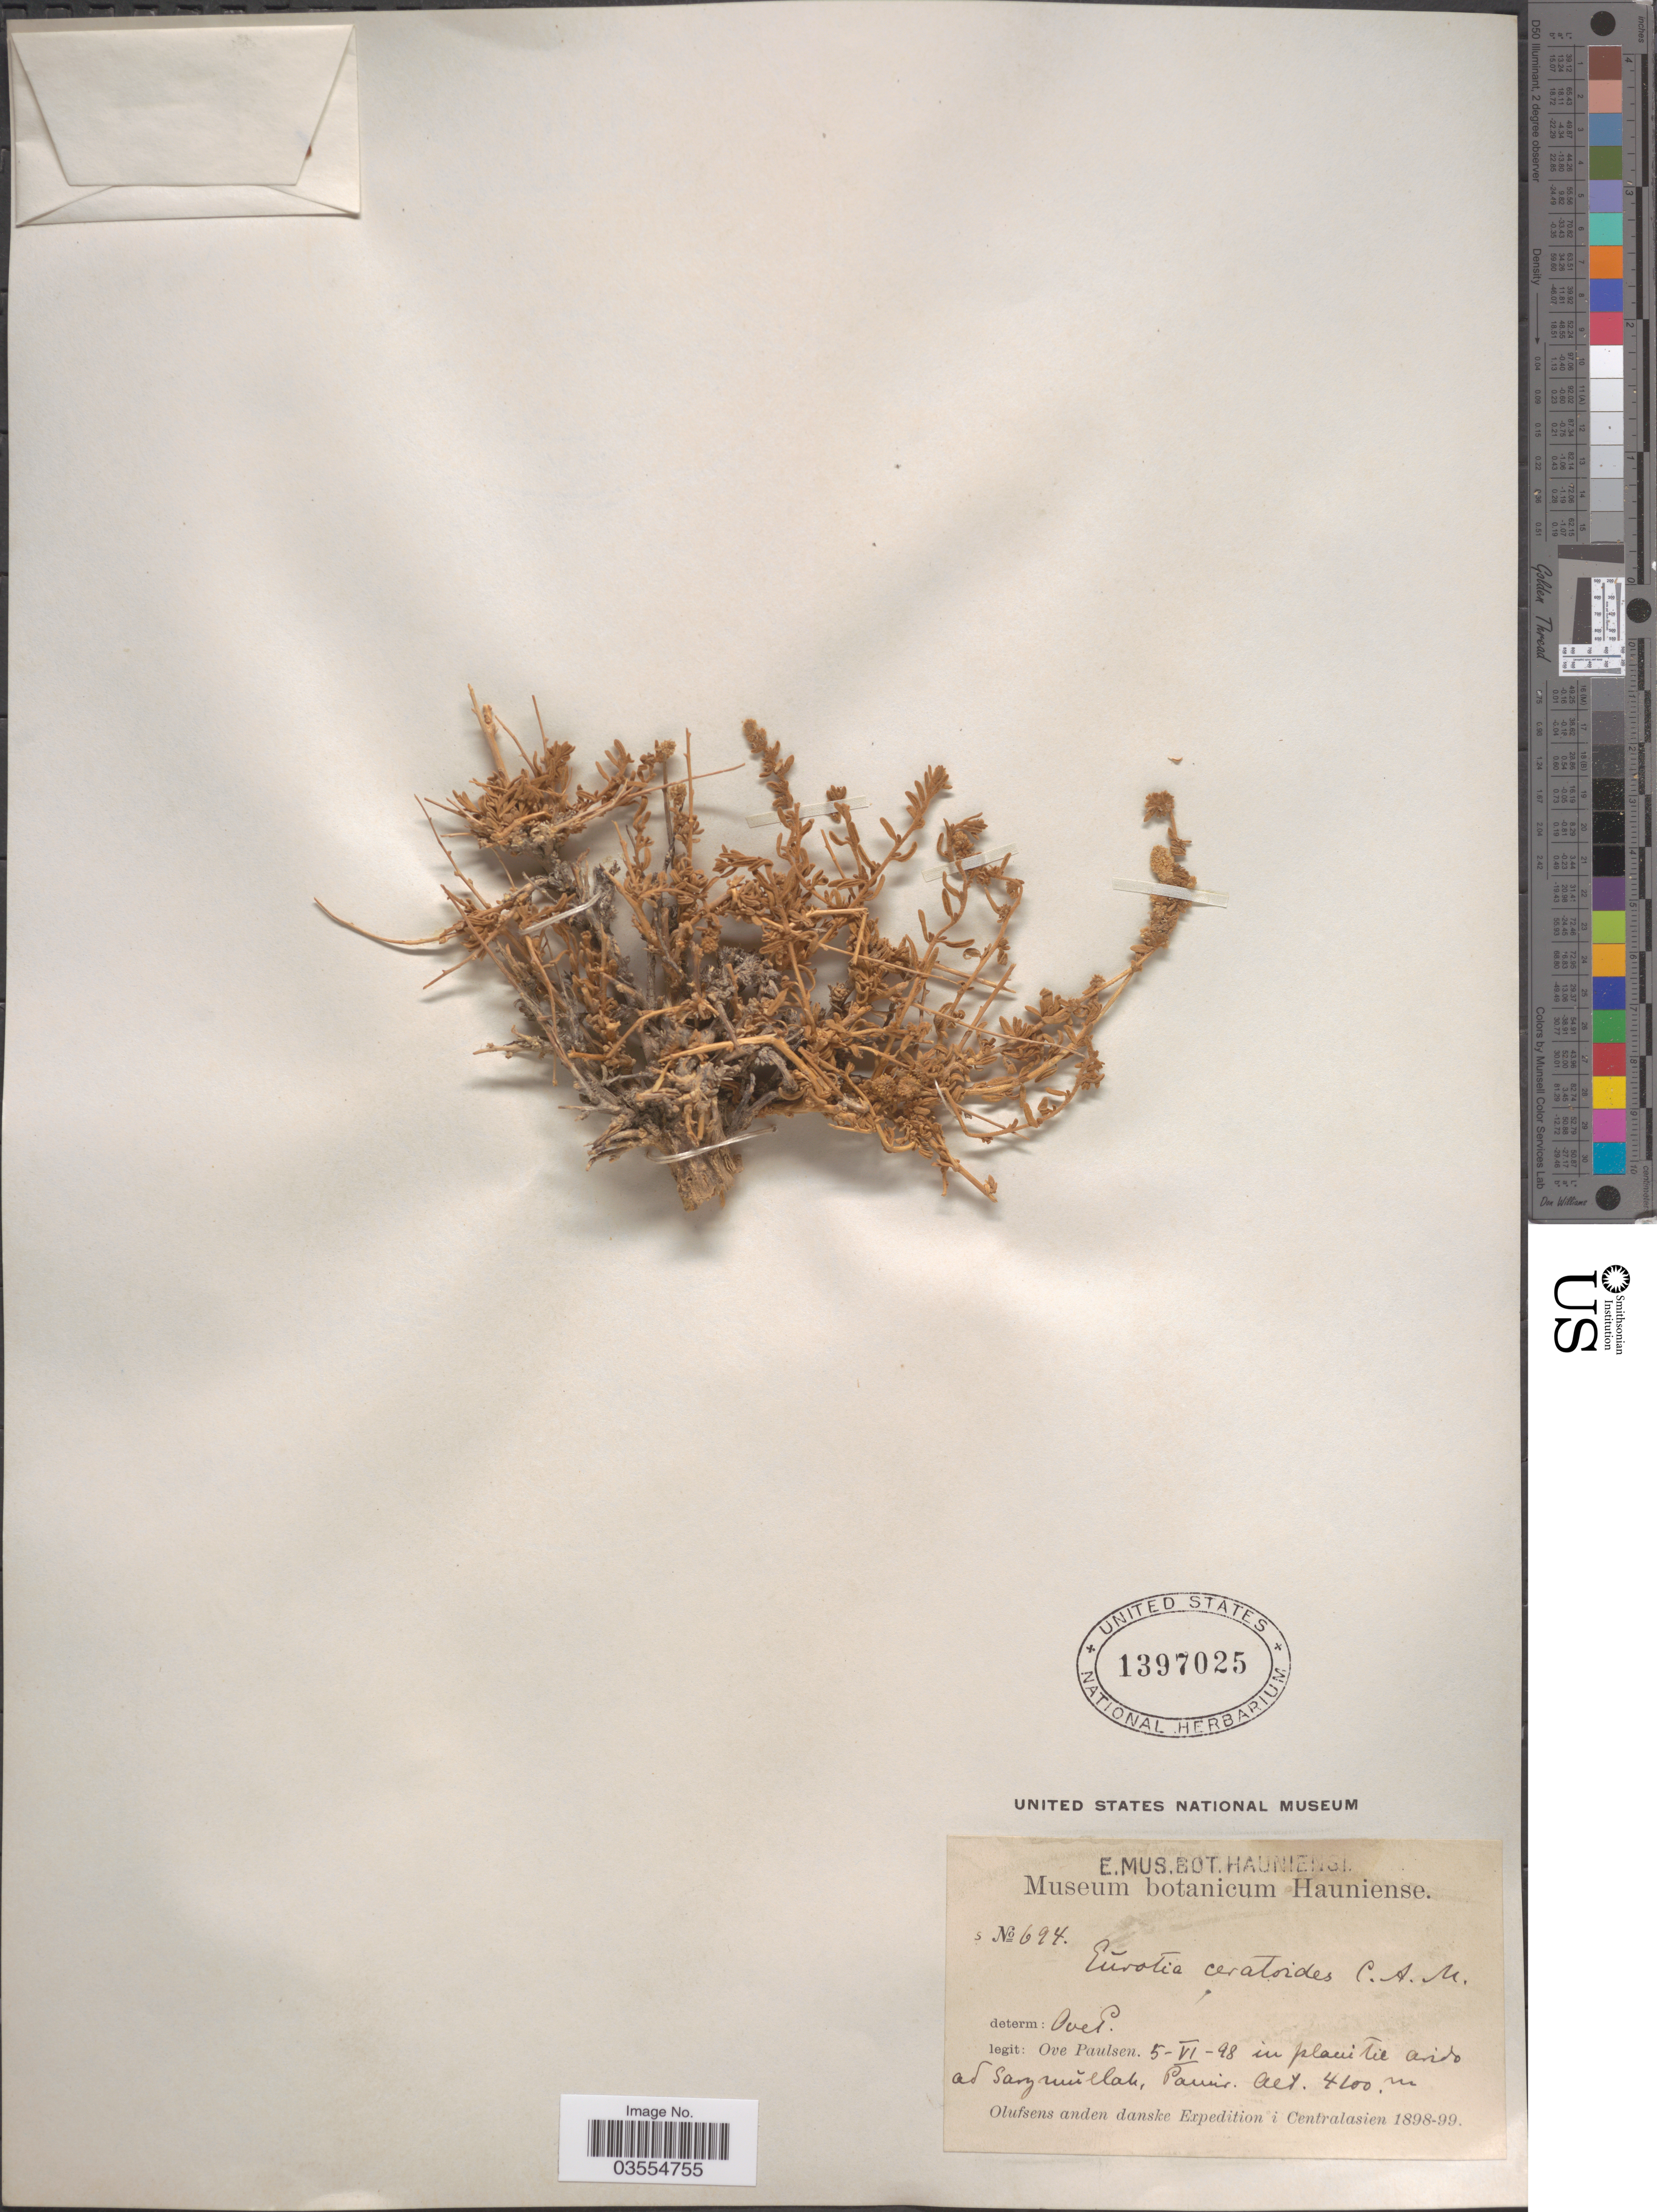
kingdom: Plantae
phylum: Tracheophyta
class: Magnoliopsida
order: Caryophyllales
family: Amaranthaceae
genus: Krascheninnikovia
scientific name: Krascheninnikovia ceratoides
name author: (L.) Gueldenst.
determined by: U.S. National Herbarium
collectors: O. Paulsen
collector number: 694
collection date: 1898-06-05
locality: Ad Sargŭillak, Panir. [interpreted] Centralasien.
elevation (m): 4100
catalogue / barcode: US 1397025